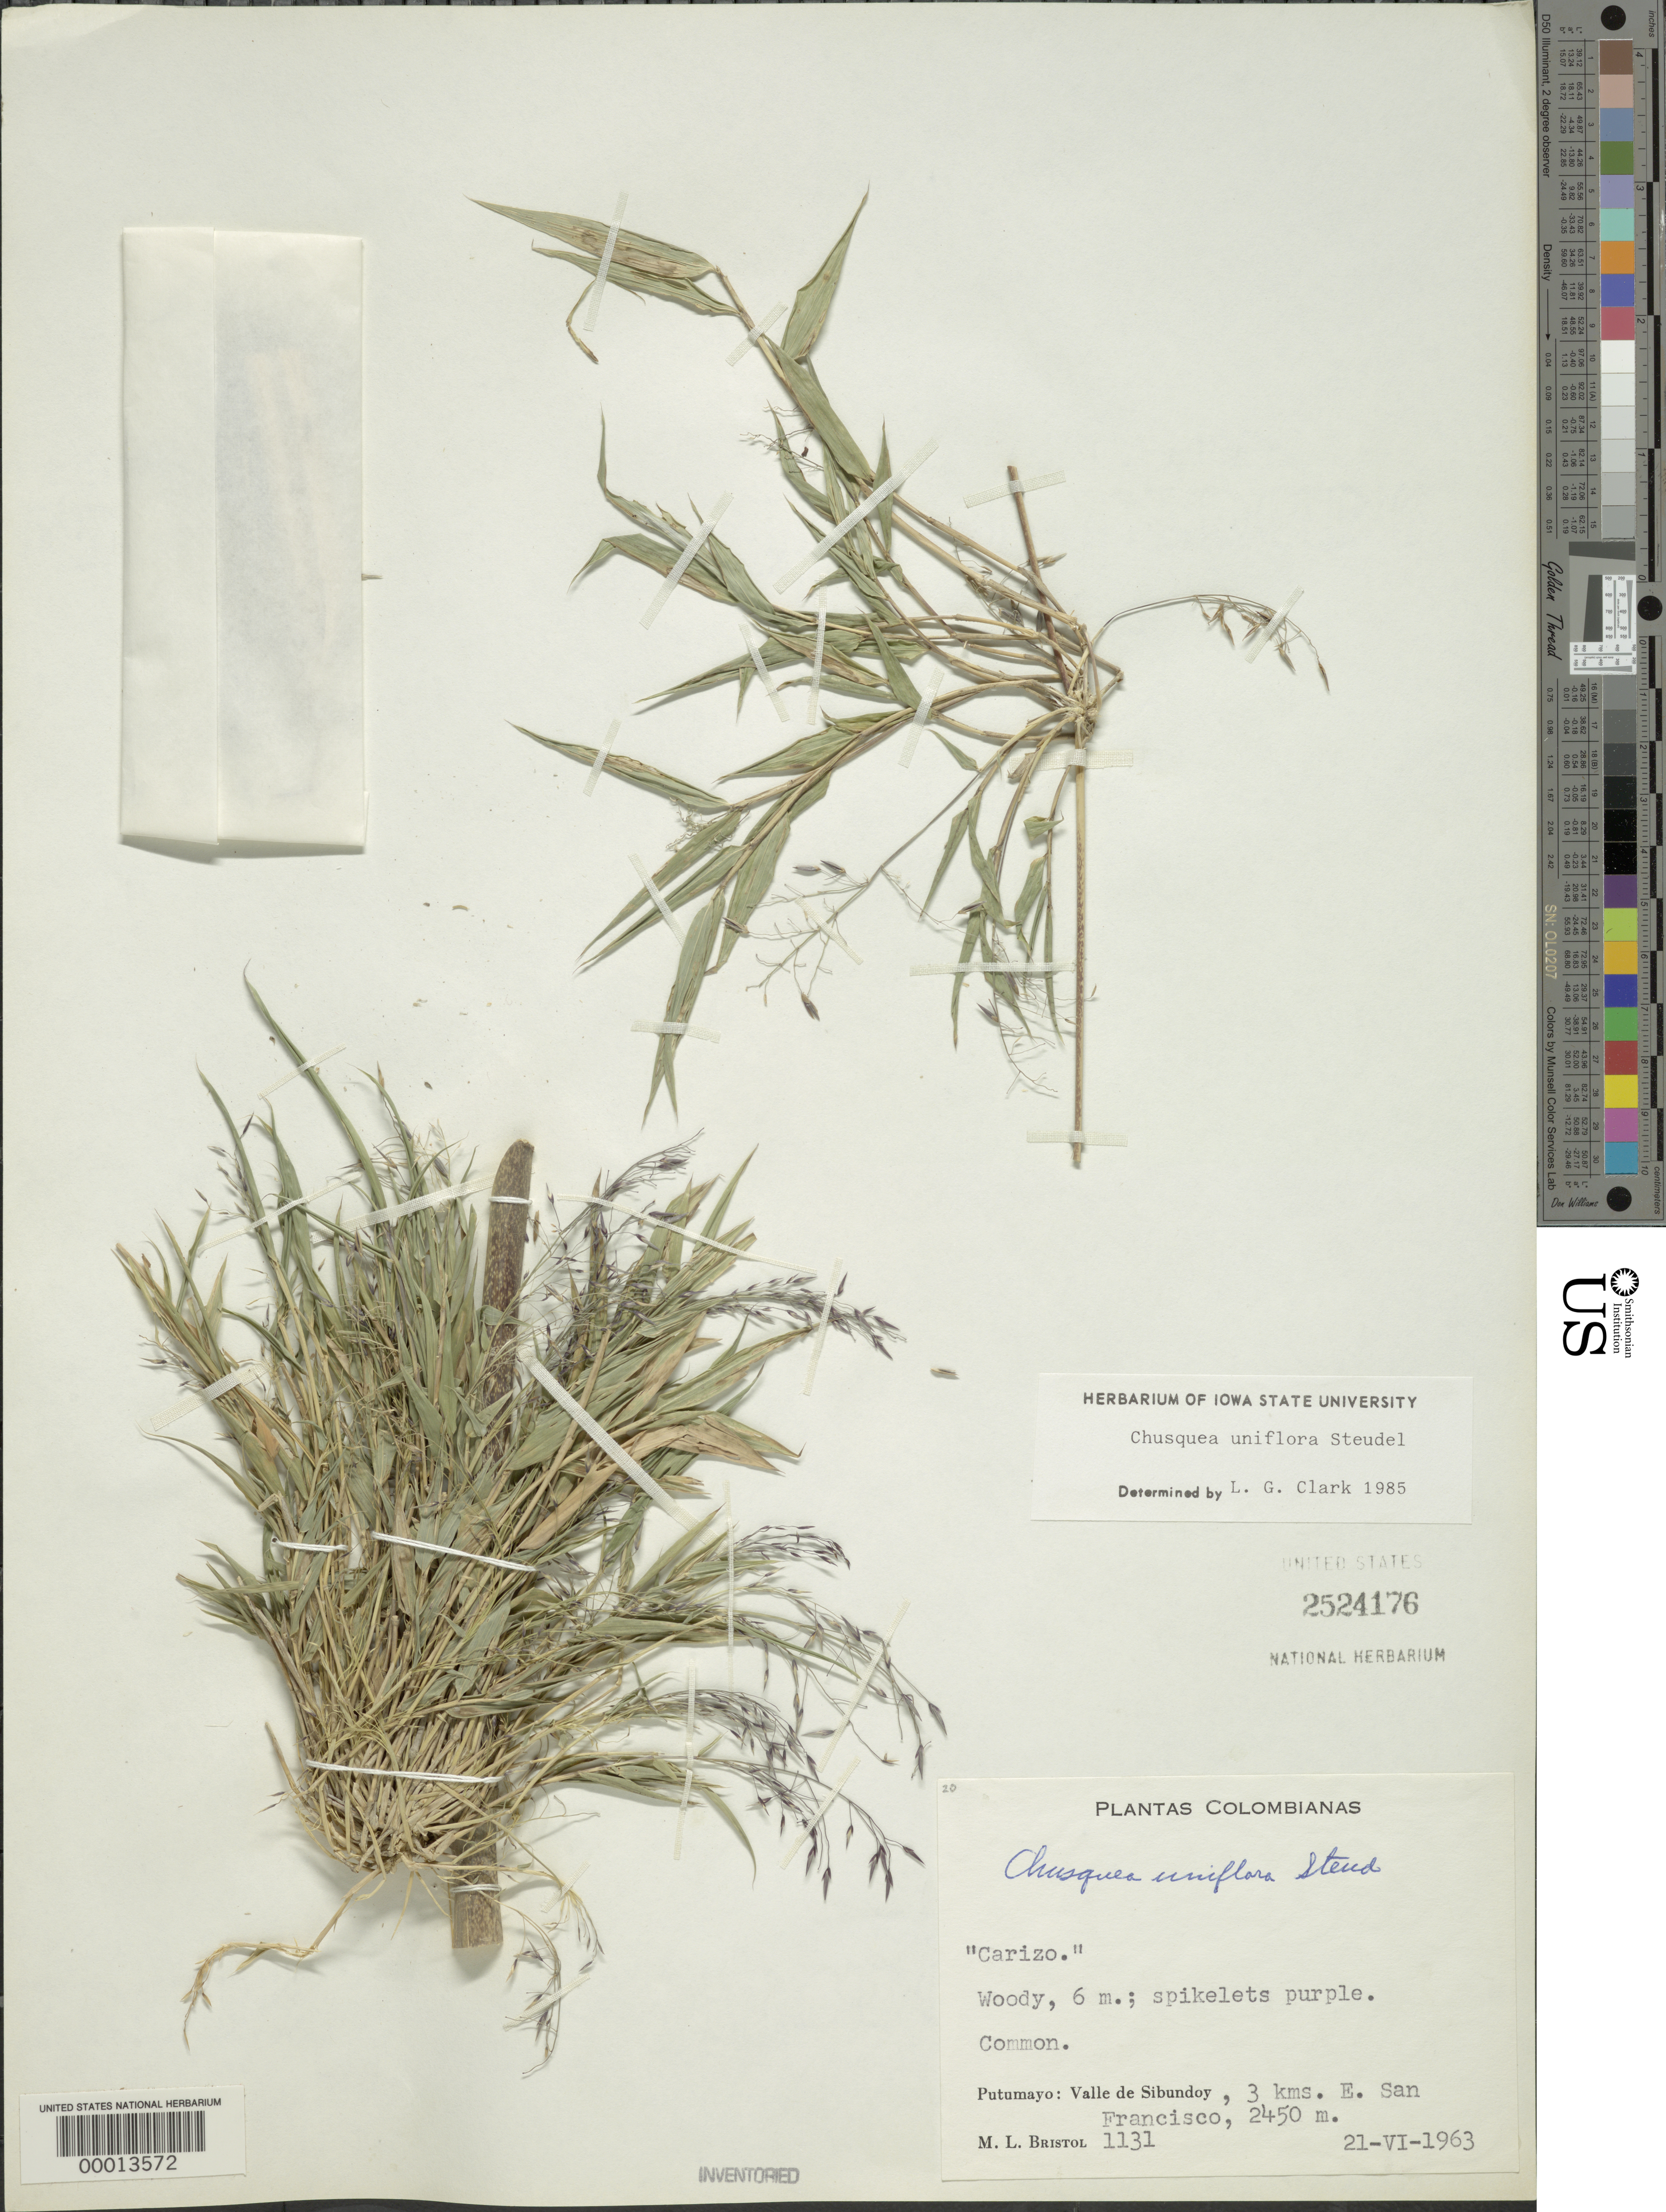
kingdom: Plantae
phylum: Tracheophyta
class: Liliopsida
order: Poales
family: Poaceae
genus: Chusquea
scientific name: Chusquea uniflora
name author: Steud.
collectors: M. L. Bristol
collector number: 1131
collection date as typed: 21 Jun 1963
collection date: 1963-06-21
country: Colombia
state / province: Putumayo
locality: Valle de Sibundoy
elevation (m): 2450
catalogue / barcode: US 2524176